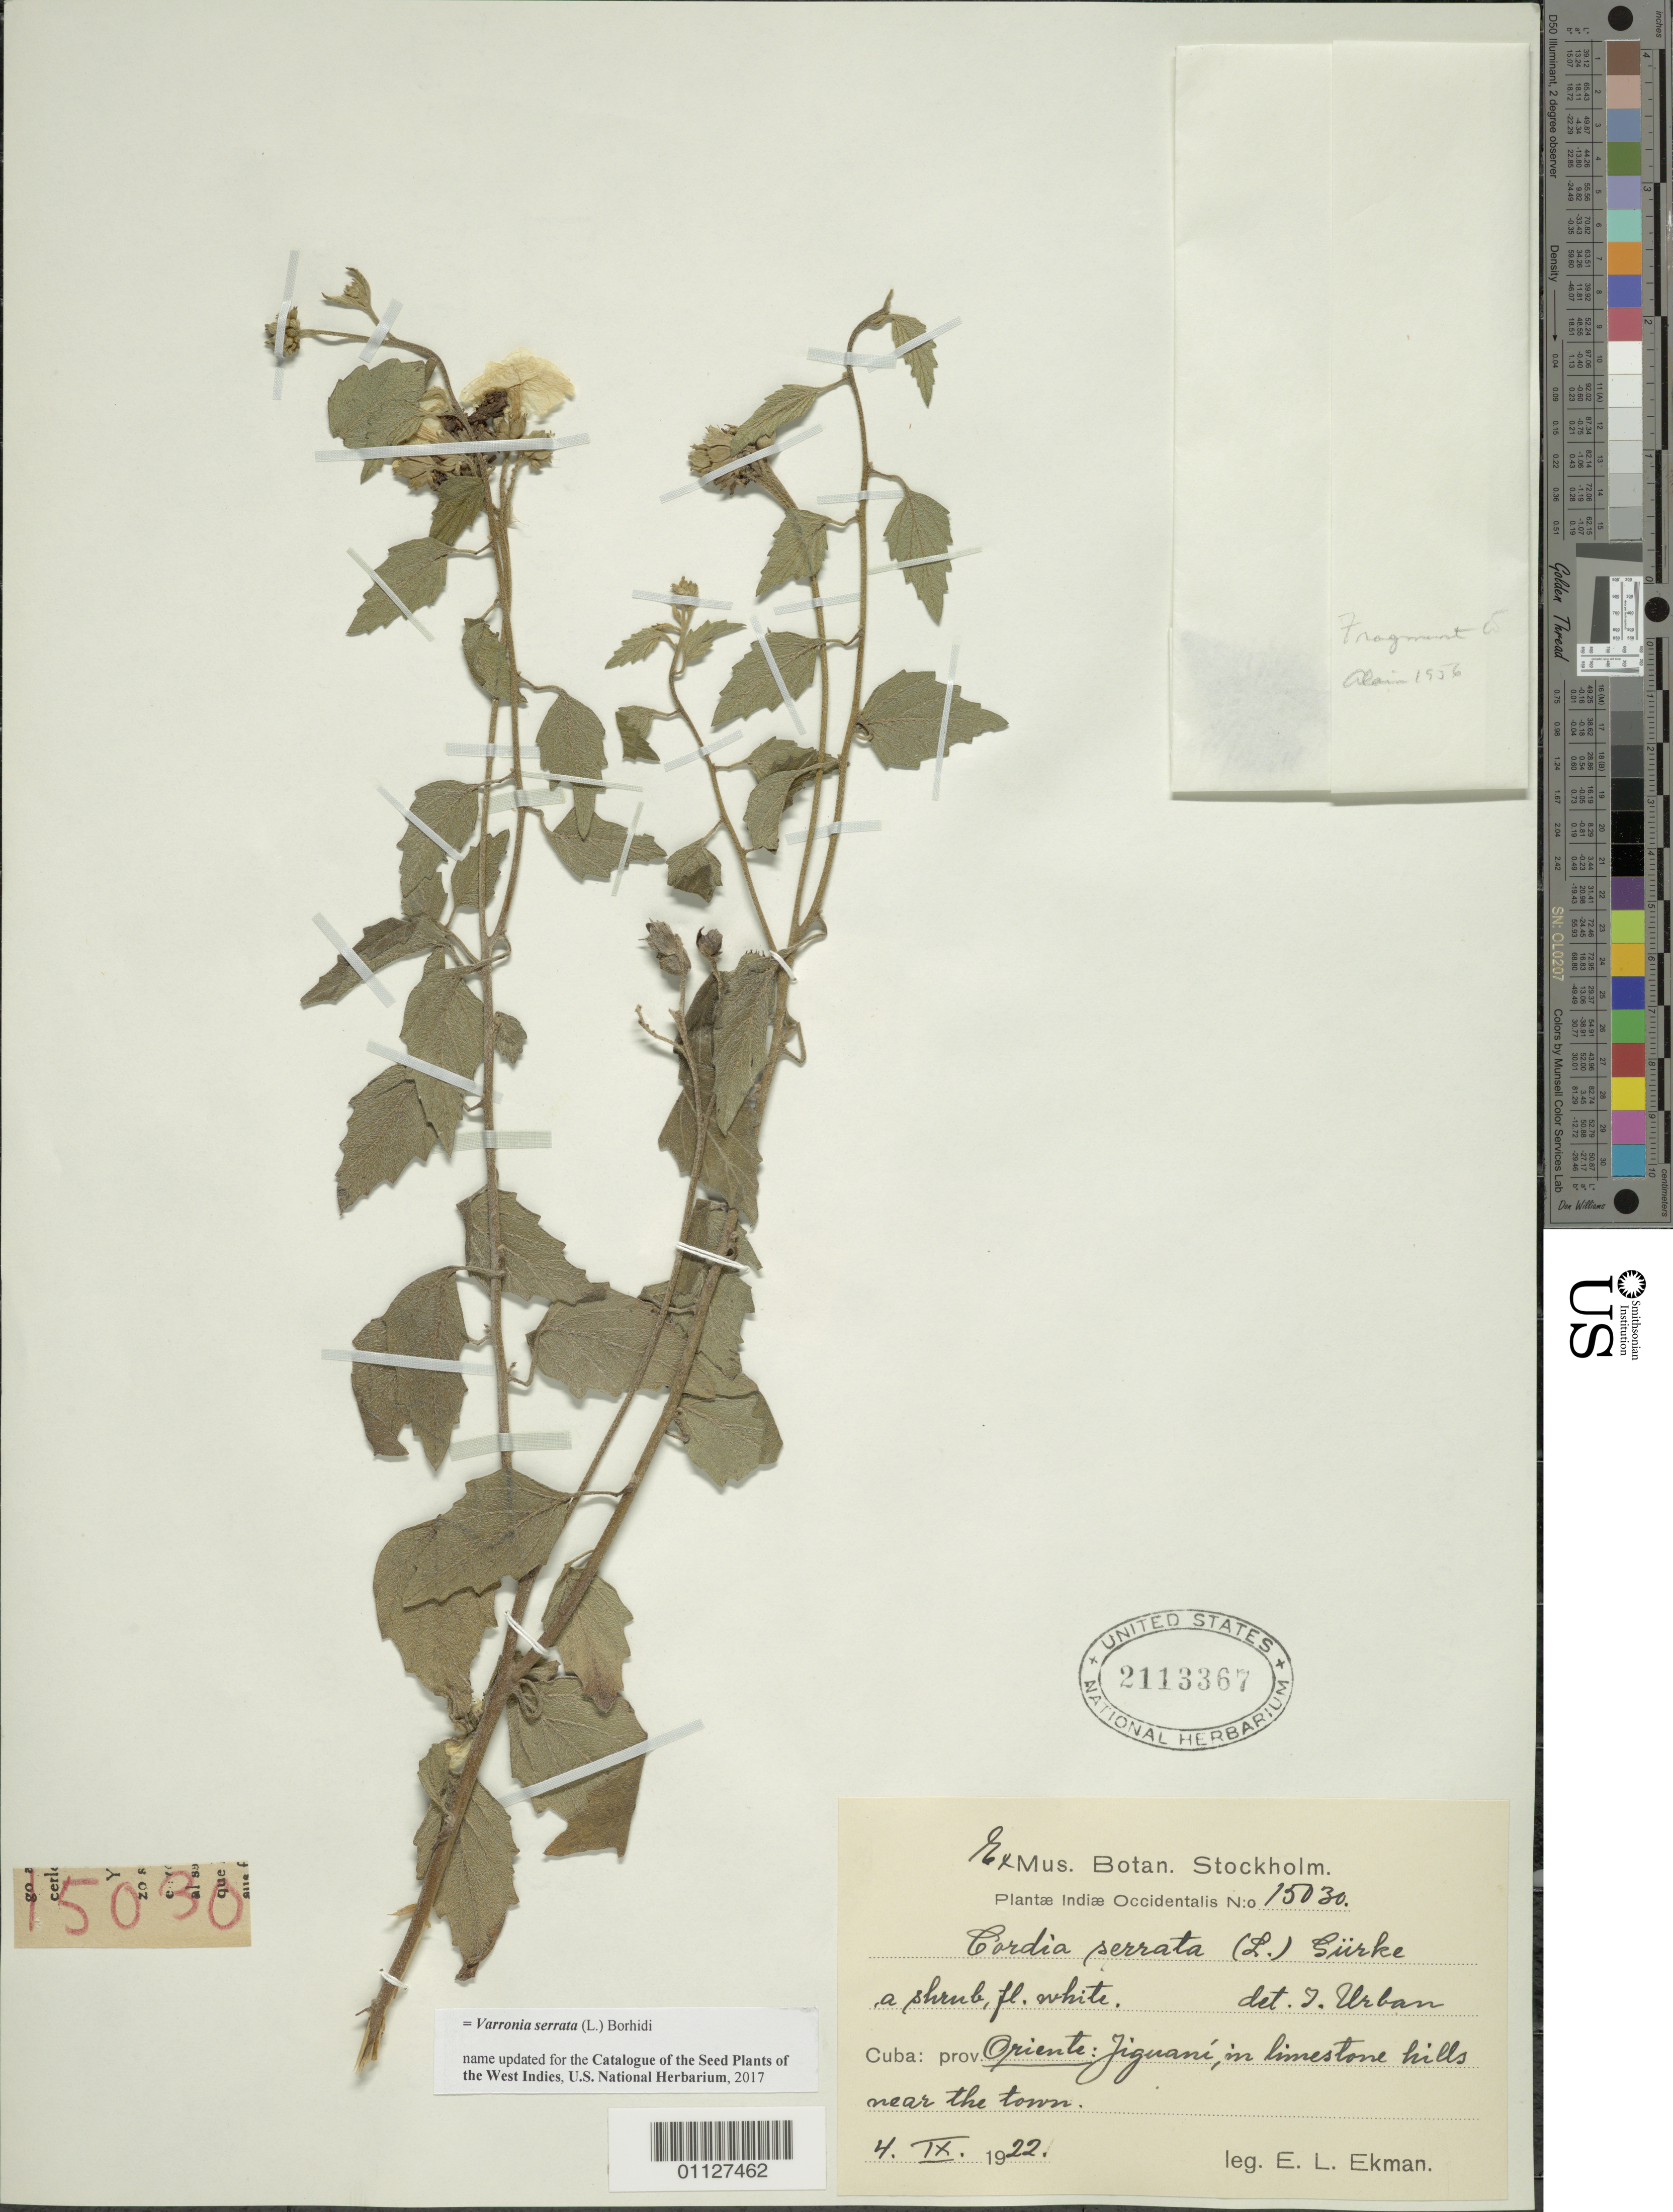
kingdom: Plantae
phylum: Tracheophyta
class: Magnoliopsida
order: Boraginales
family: Cordiaceae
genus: Varronia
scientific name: Varronia serrata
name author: (L.) Borhidi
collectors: E. L. Ekman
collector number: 15030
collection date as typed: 04 Sep 1922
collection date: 1922-09-04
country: Cuba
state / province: Granma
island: Cuba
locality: Jiguaní, in limestone hills near the town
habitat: Limestone hills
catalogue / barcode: US 2113367